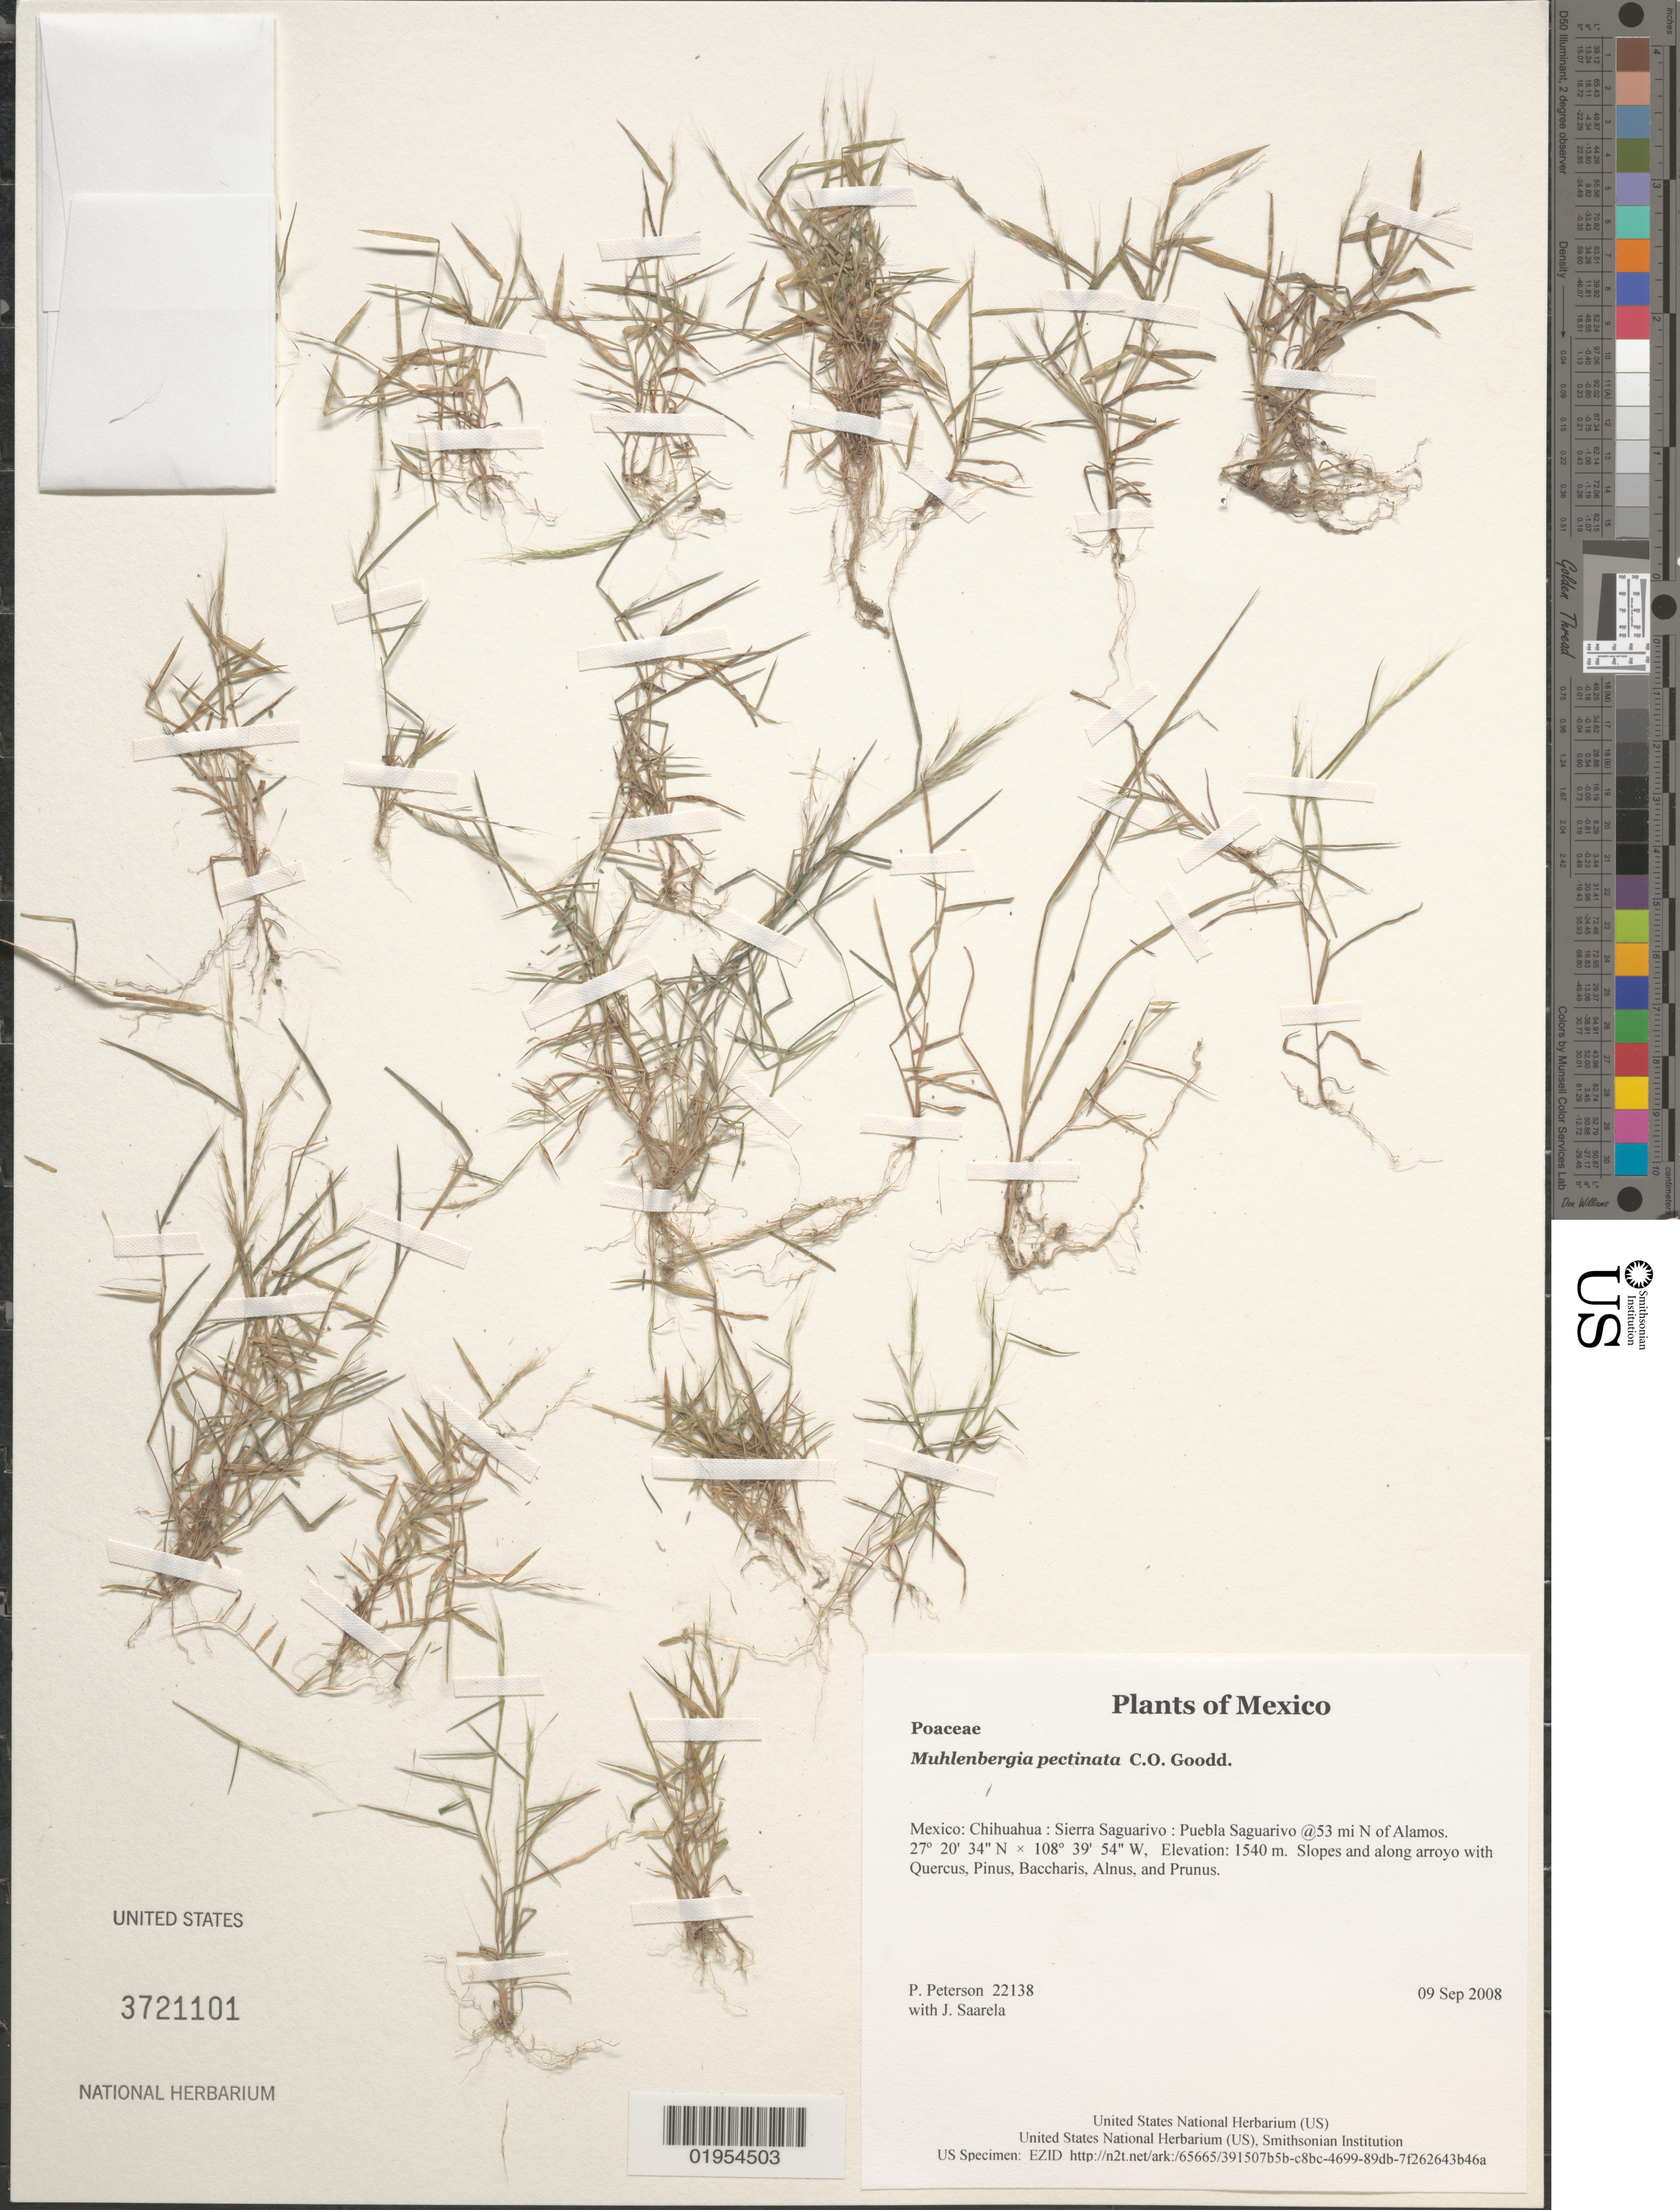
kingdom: Plantae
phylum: Tracheophyta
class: Liliopsida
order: Poales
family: Poaceae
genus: Muhlenbergia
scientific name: Muhlenbergia pectinata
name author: C.O. Goodd.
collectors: P. M. Peterson & J. Saarela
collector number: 22138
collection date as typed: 09 Sep 2008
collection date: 2008-09-09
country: Mexico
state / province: Chihuahua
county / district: Sierra Saguarivo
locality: Puebla Saguarivo @53 mi N of Alamos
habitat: Slopes and along arroyo with Quercus, Pinus, Baccharis, Alnus, and Prunus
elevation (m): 1540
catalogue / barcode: US 3721101